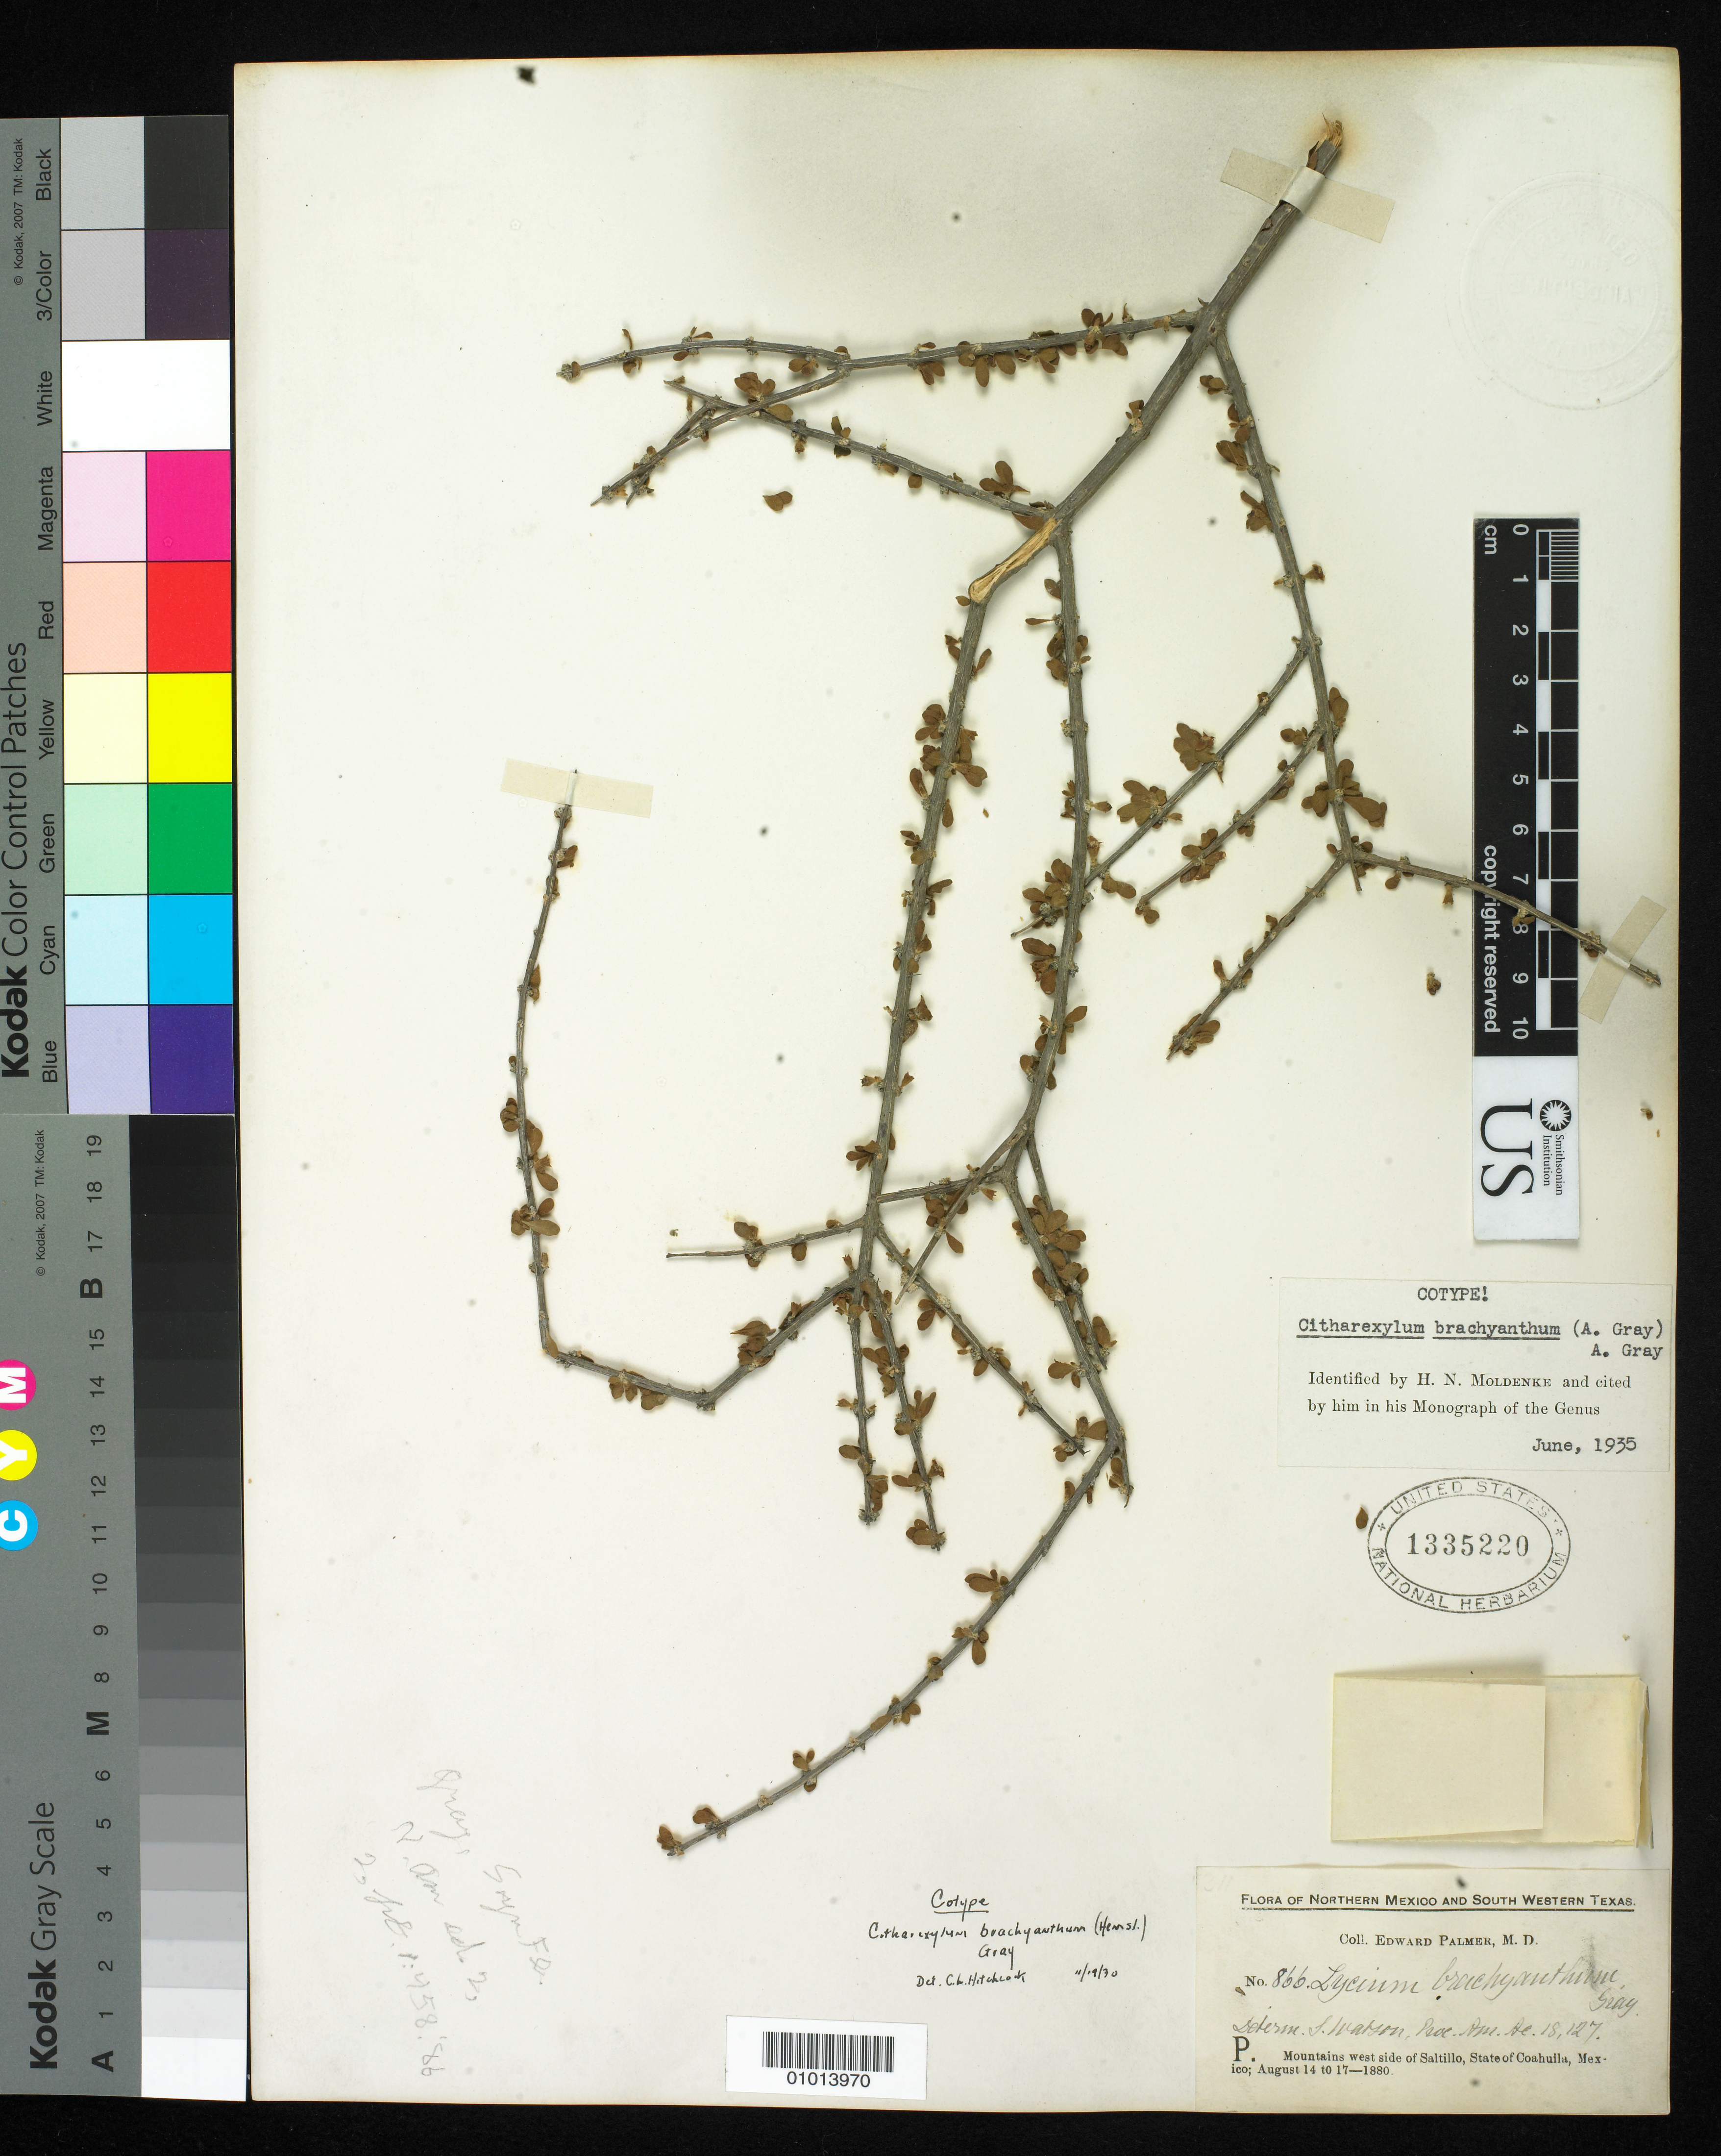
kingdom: Plantae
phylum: Tracheophyta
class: Magnoliopsida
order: Solanales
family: Solanaceae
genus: Lycium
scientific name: Lycium brachyanthum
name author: A. Gray ex Hemsl.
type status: Isosyntype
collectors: E. Palmer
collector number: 866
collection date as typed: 14 Aug 1880 to 17 Aug 1880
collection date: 1880-08-14/1880-08-17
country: Mexico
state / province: Coahuila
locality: Mountains west side of Saltillo.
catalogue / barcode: US 1335220